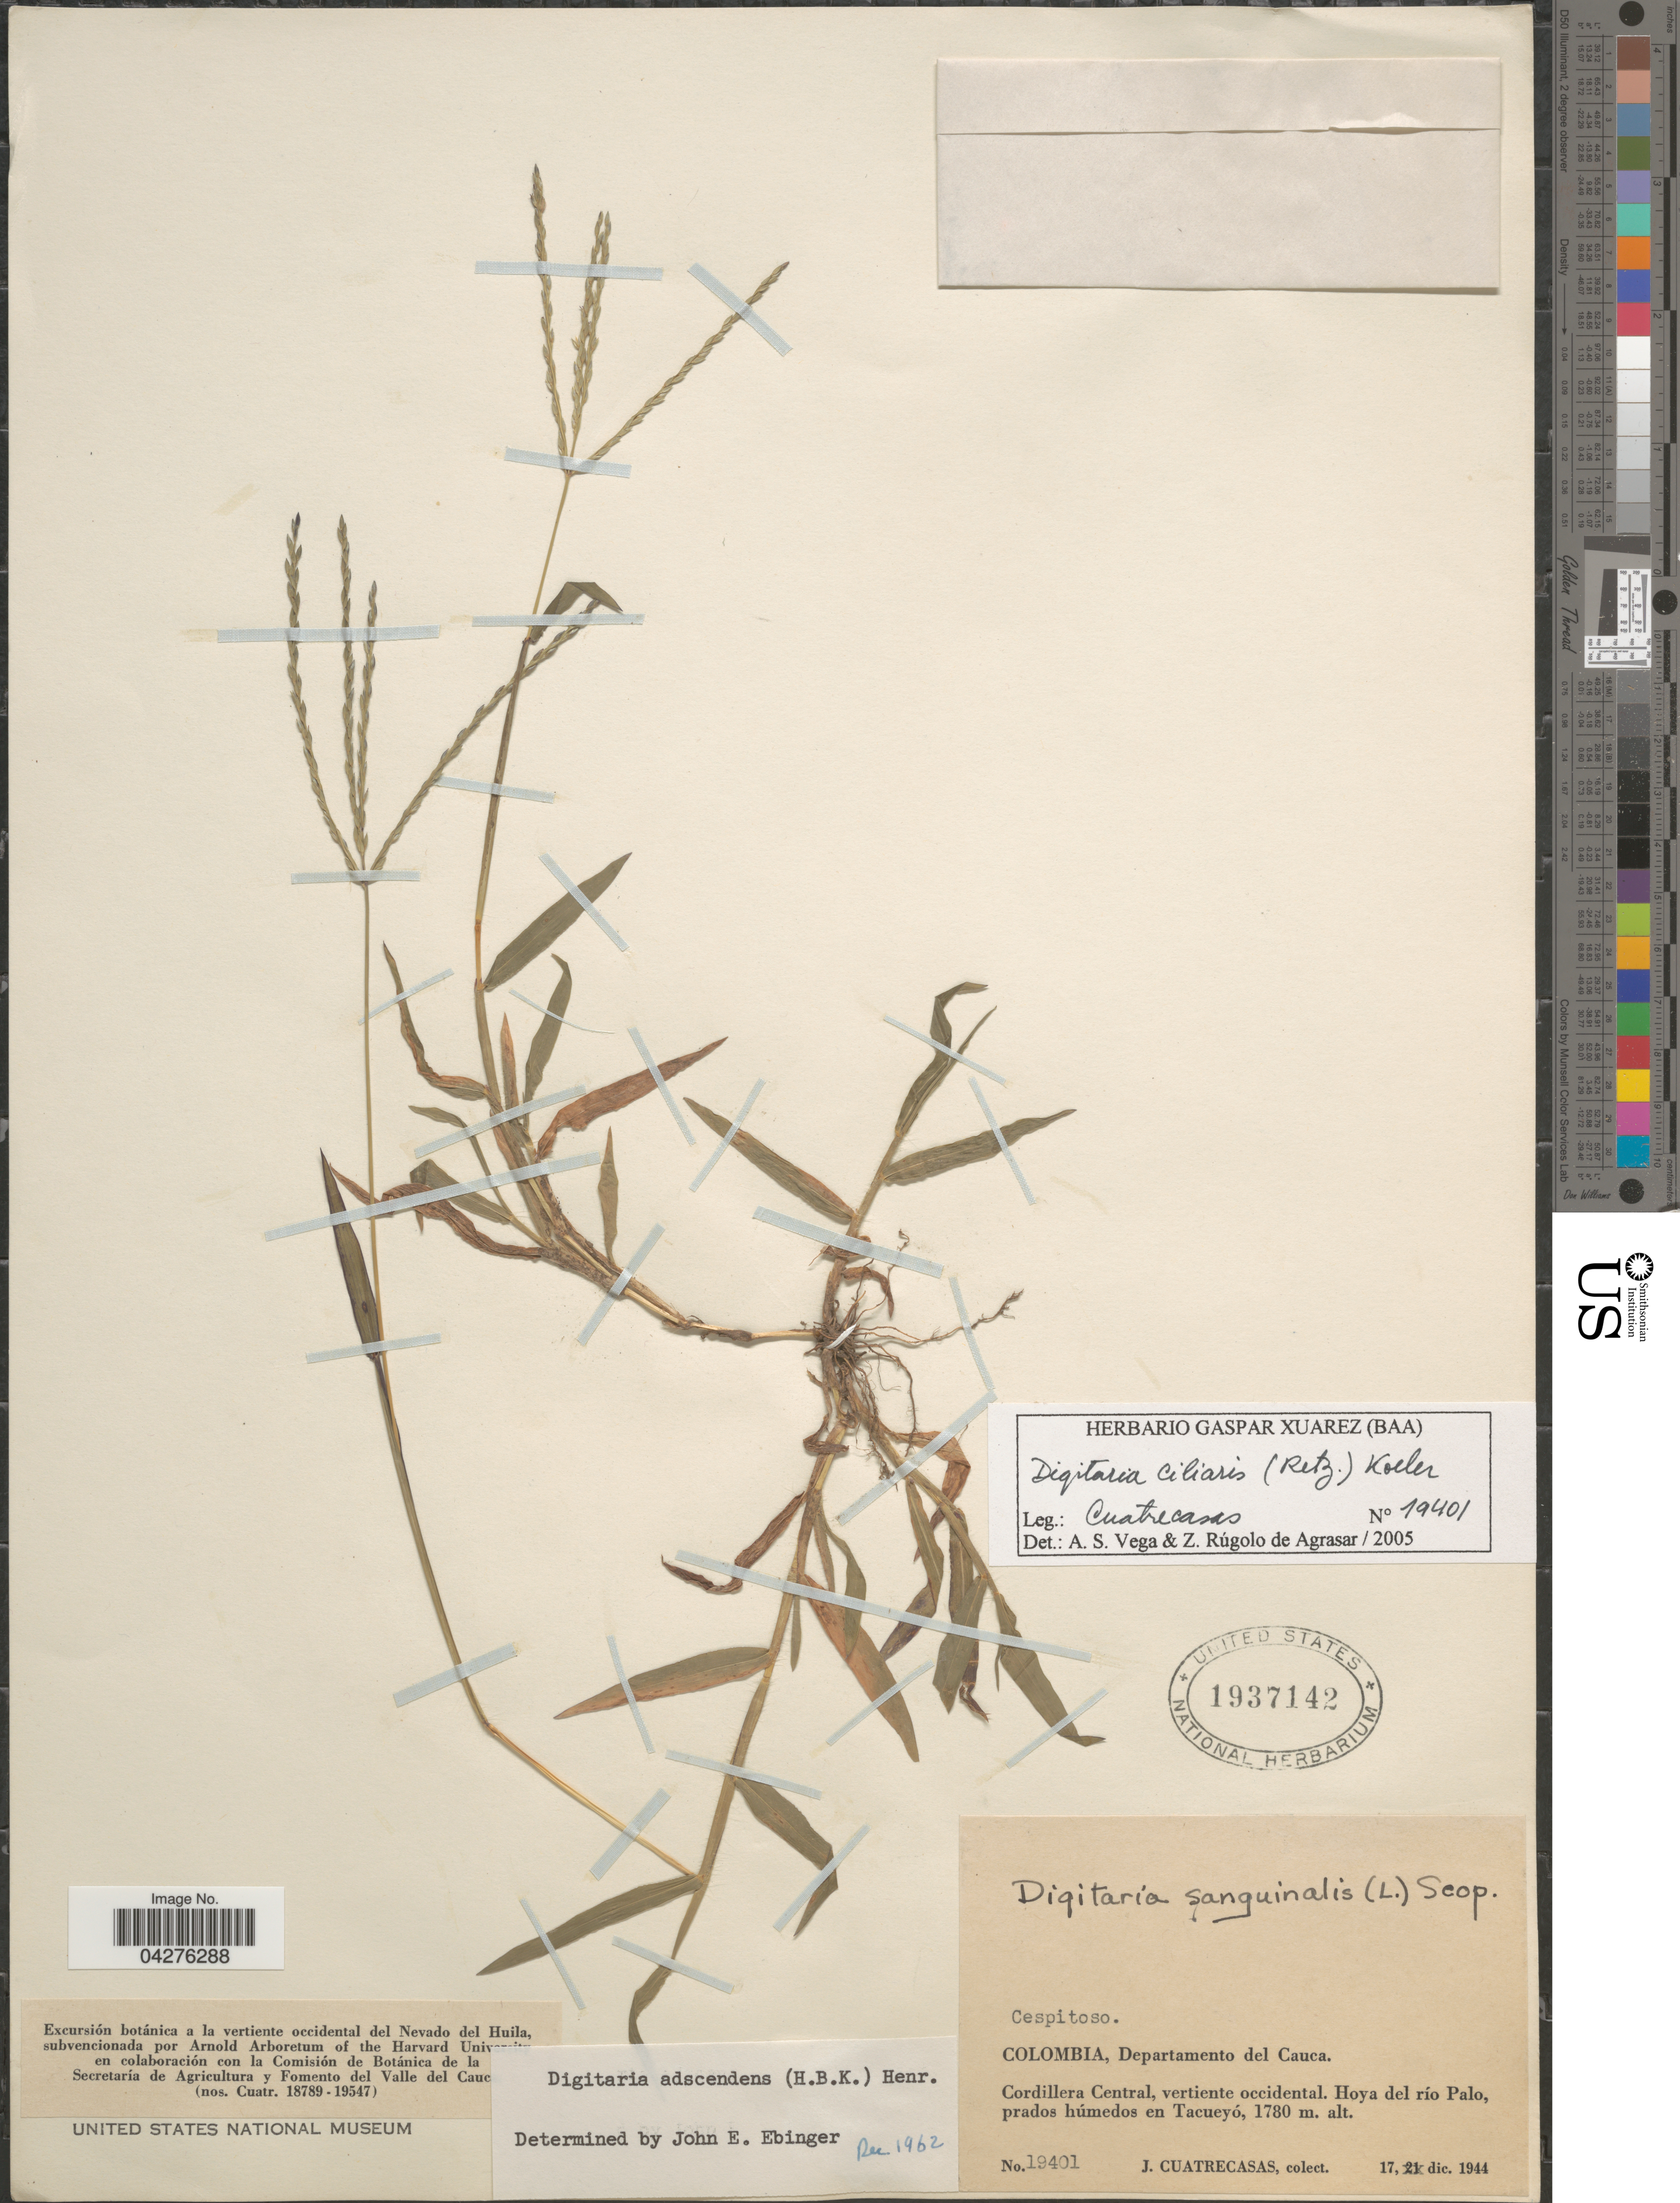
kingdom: Plantae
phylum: Tracheophyta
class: Liliopsida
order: Poales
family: Poaceae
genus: Digitaria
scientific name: Digitaria ciliaris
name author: (Retz.) Koeler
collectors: J. Cuatrecasas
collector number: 19401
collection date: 1944-12-17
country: Colombia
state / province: Cauca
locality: Departamento del Cauca. Cordillera Central, vertiente occidental. Hoya del río Palo, prados húmedos en Tacueyó.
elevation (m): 1780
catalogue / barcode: US 1937142